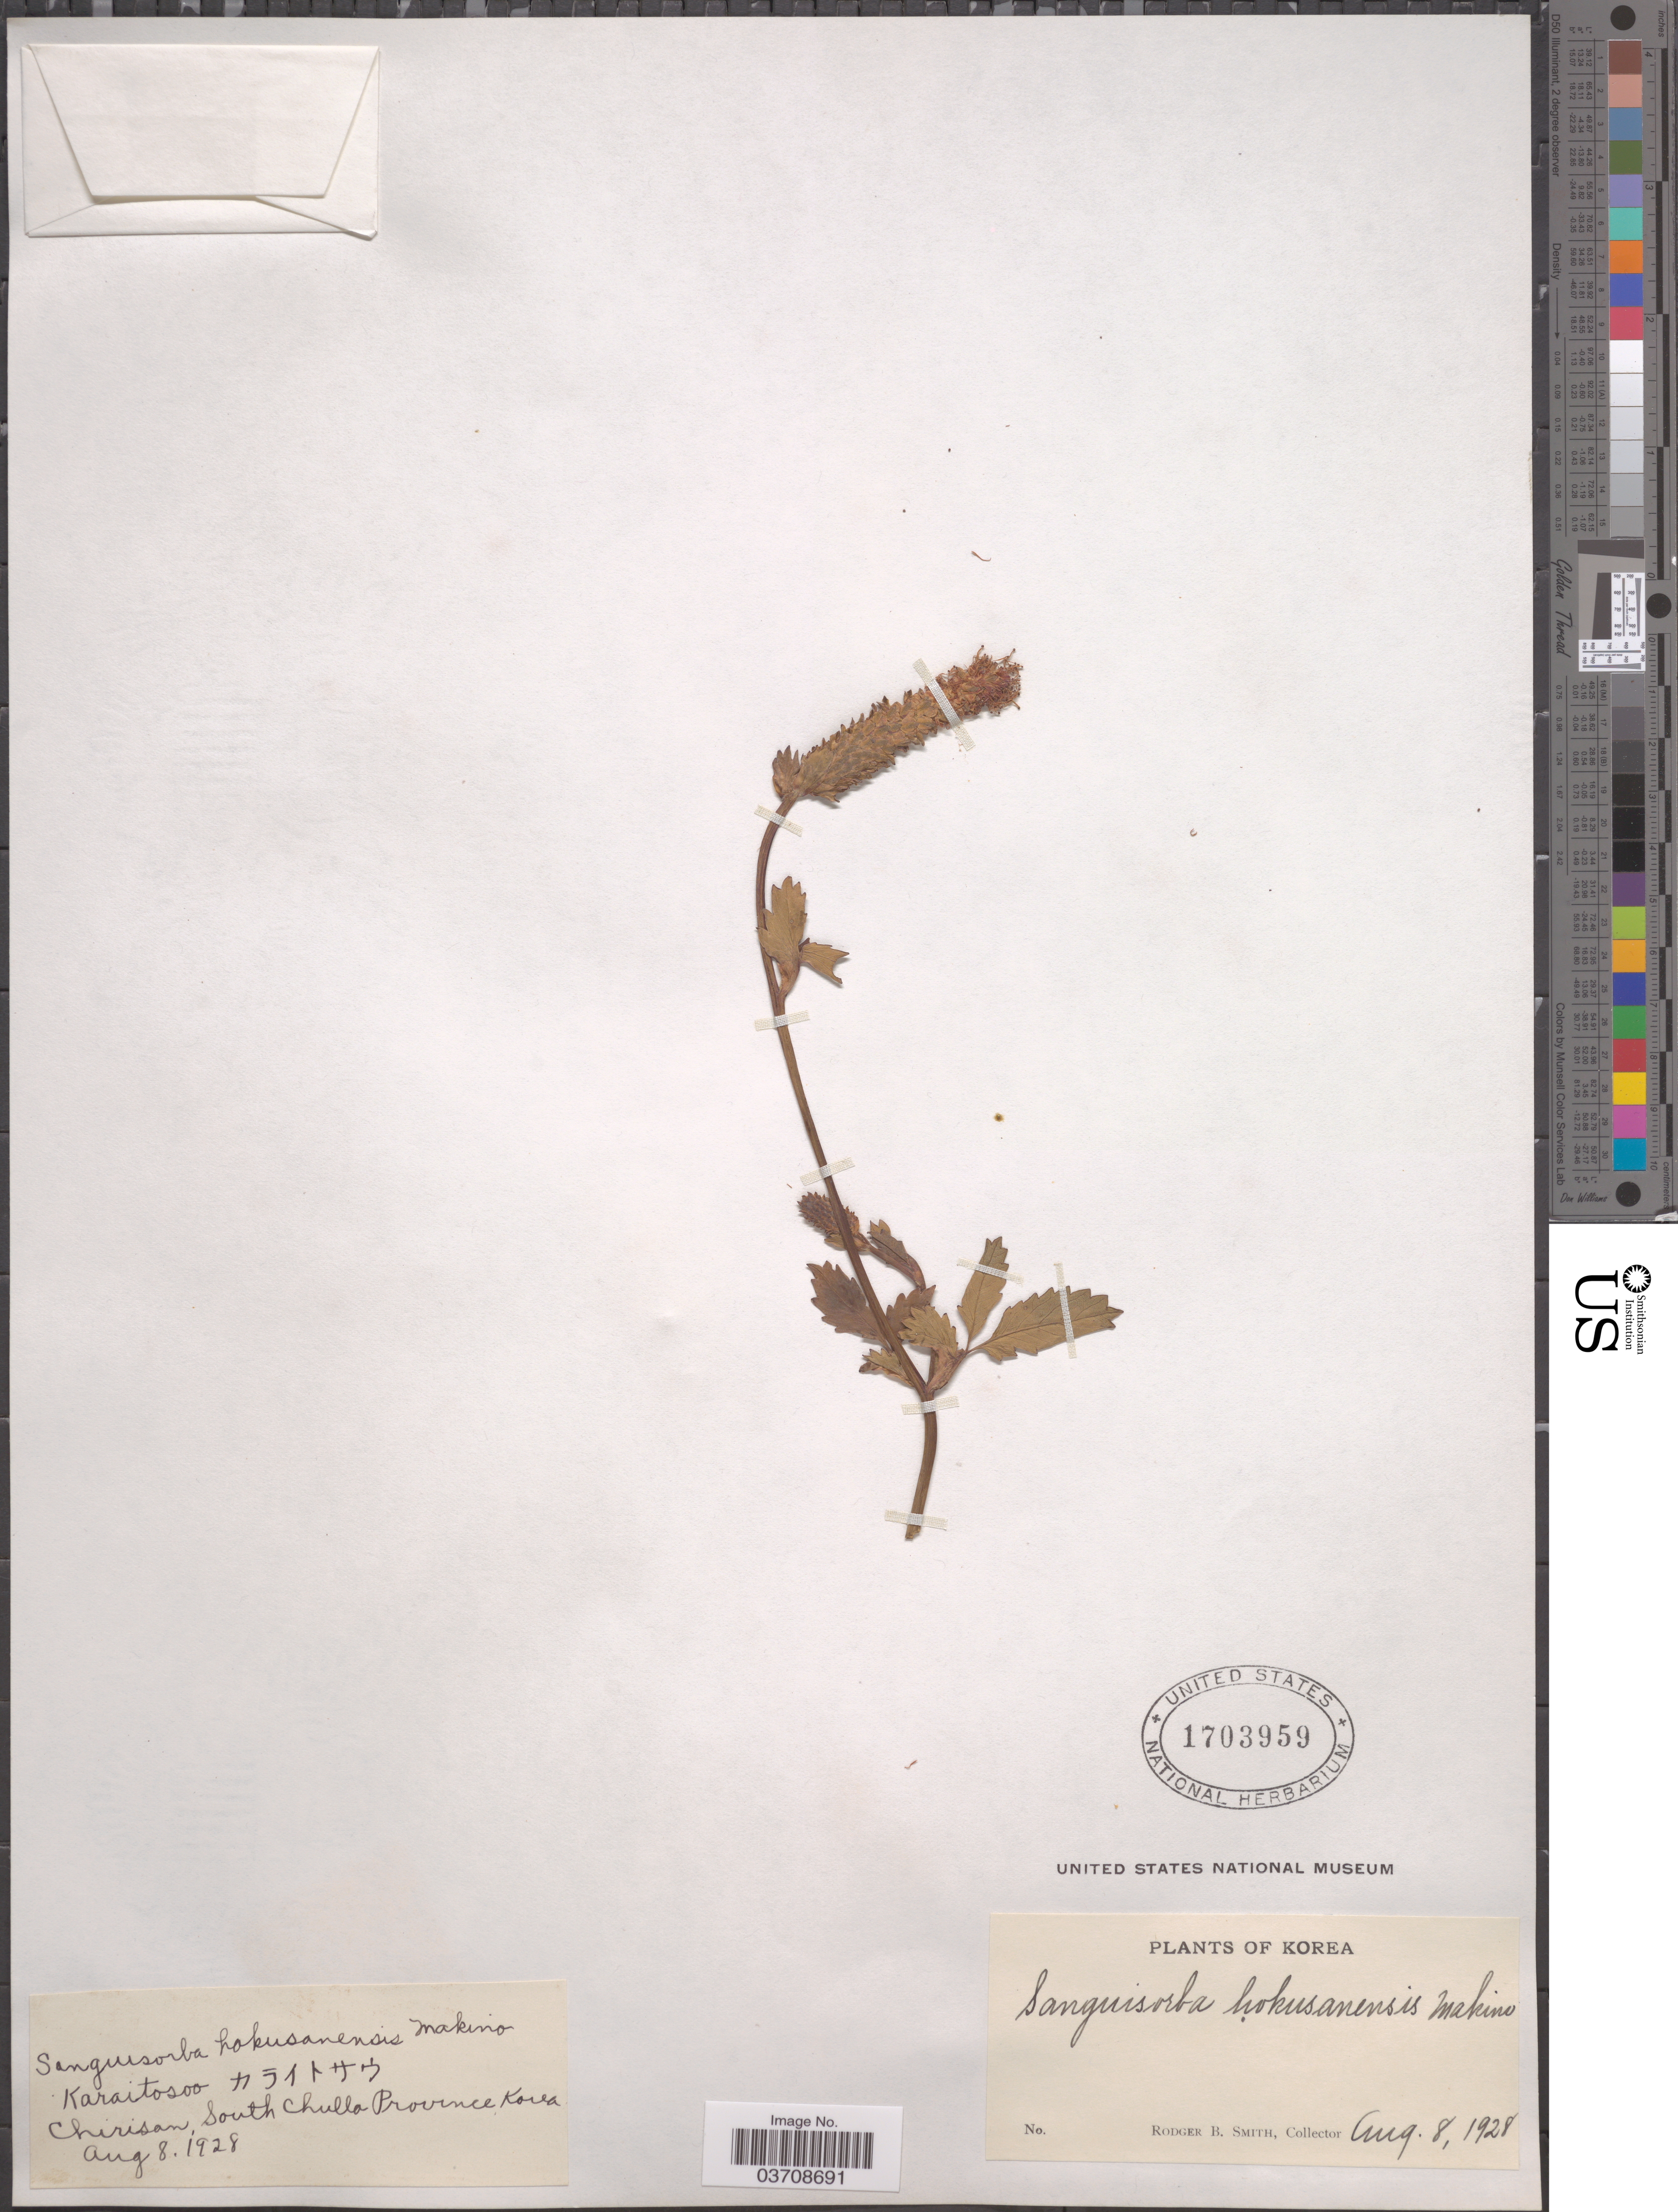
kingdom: Plantae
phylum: Tracheophyta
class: Magnoliopsida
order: Rosales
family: Rosaceae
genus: Sanguisorba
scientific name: Sanguisorba hakusanensis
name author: Makino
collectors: R. B. Smith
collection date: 1928-08-08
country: South Korea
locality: Chirisan, South Chulla Province.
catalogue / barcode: US 1703959